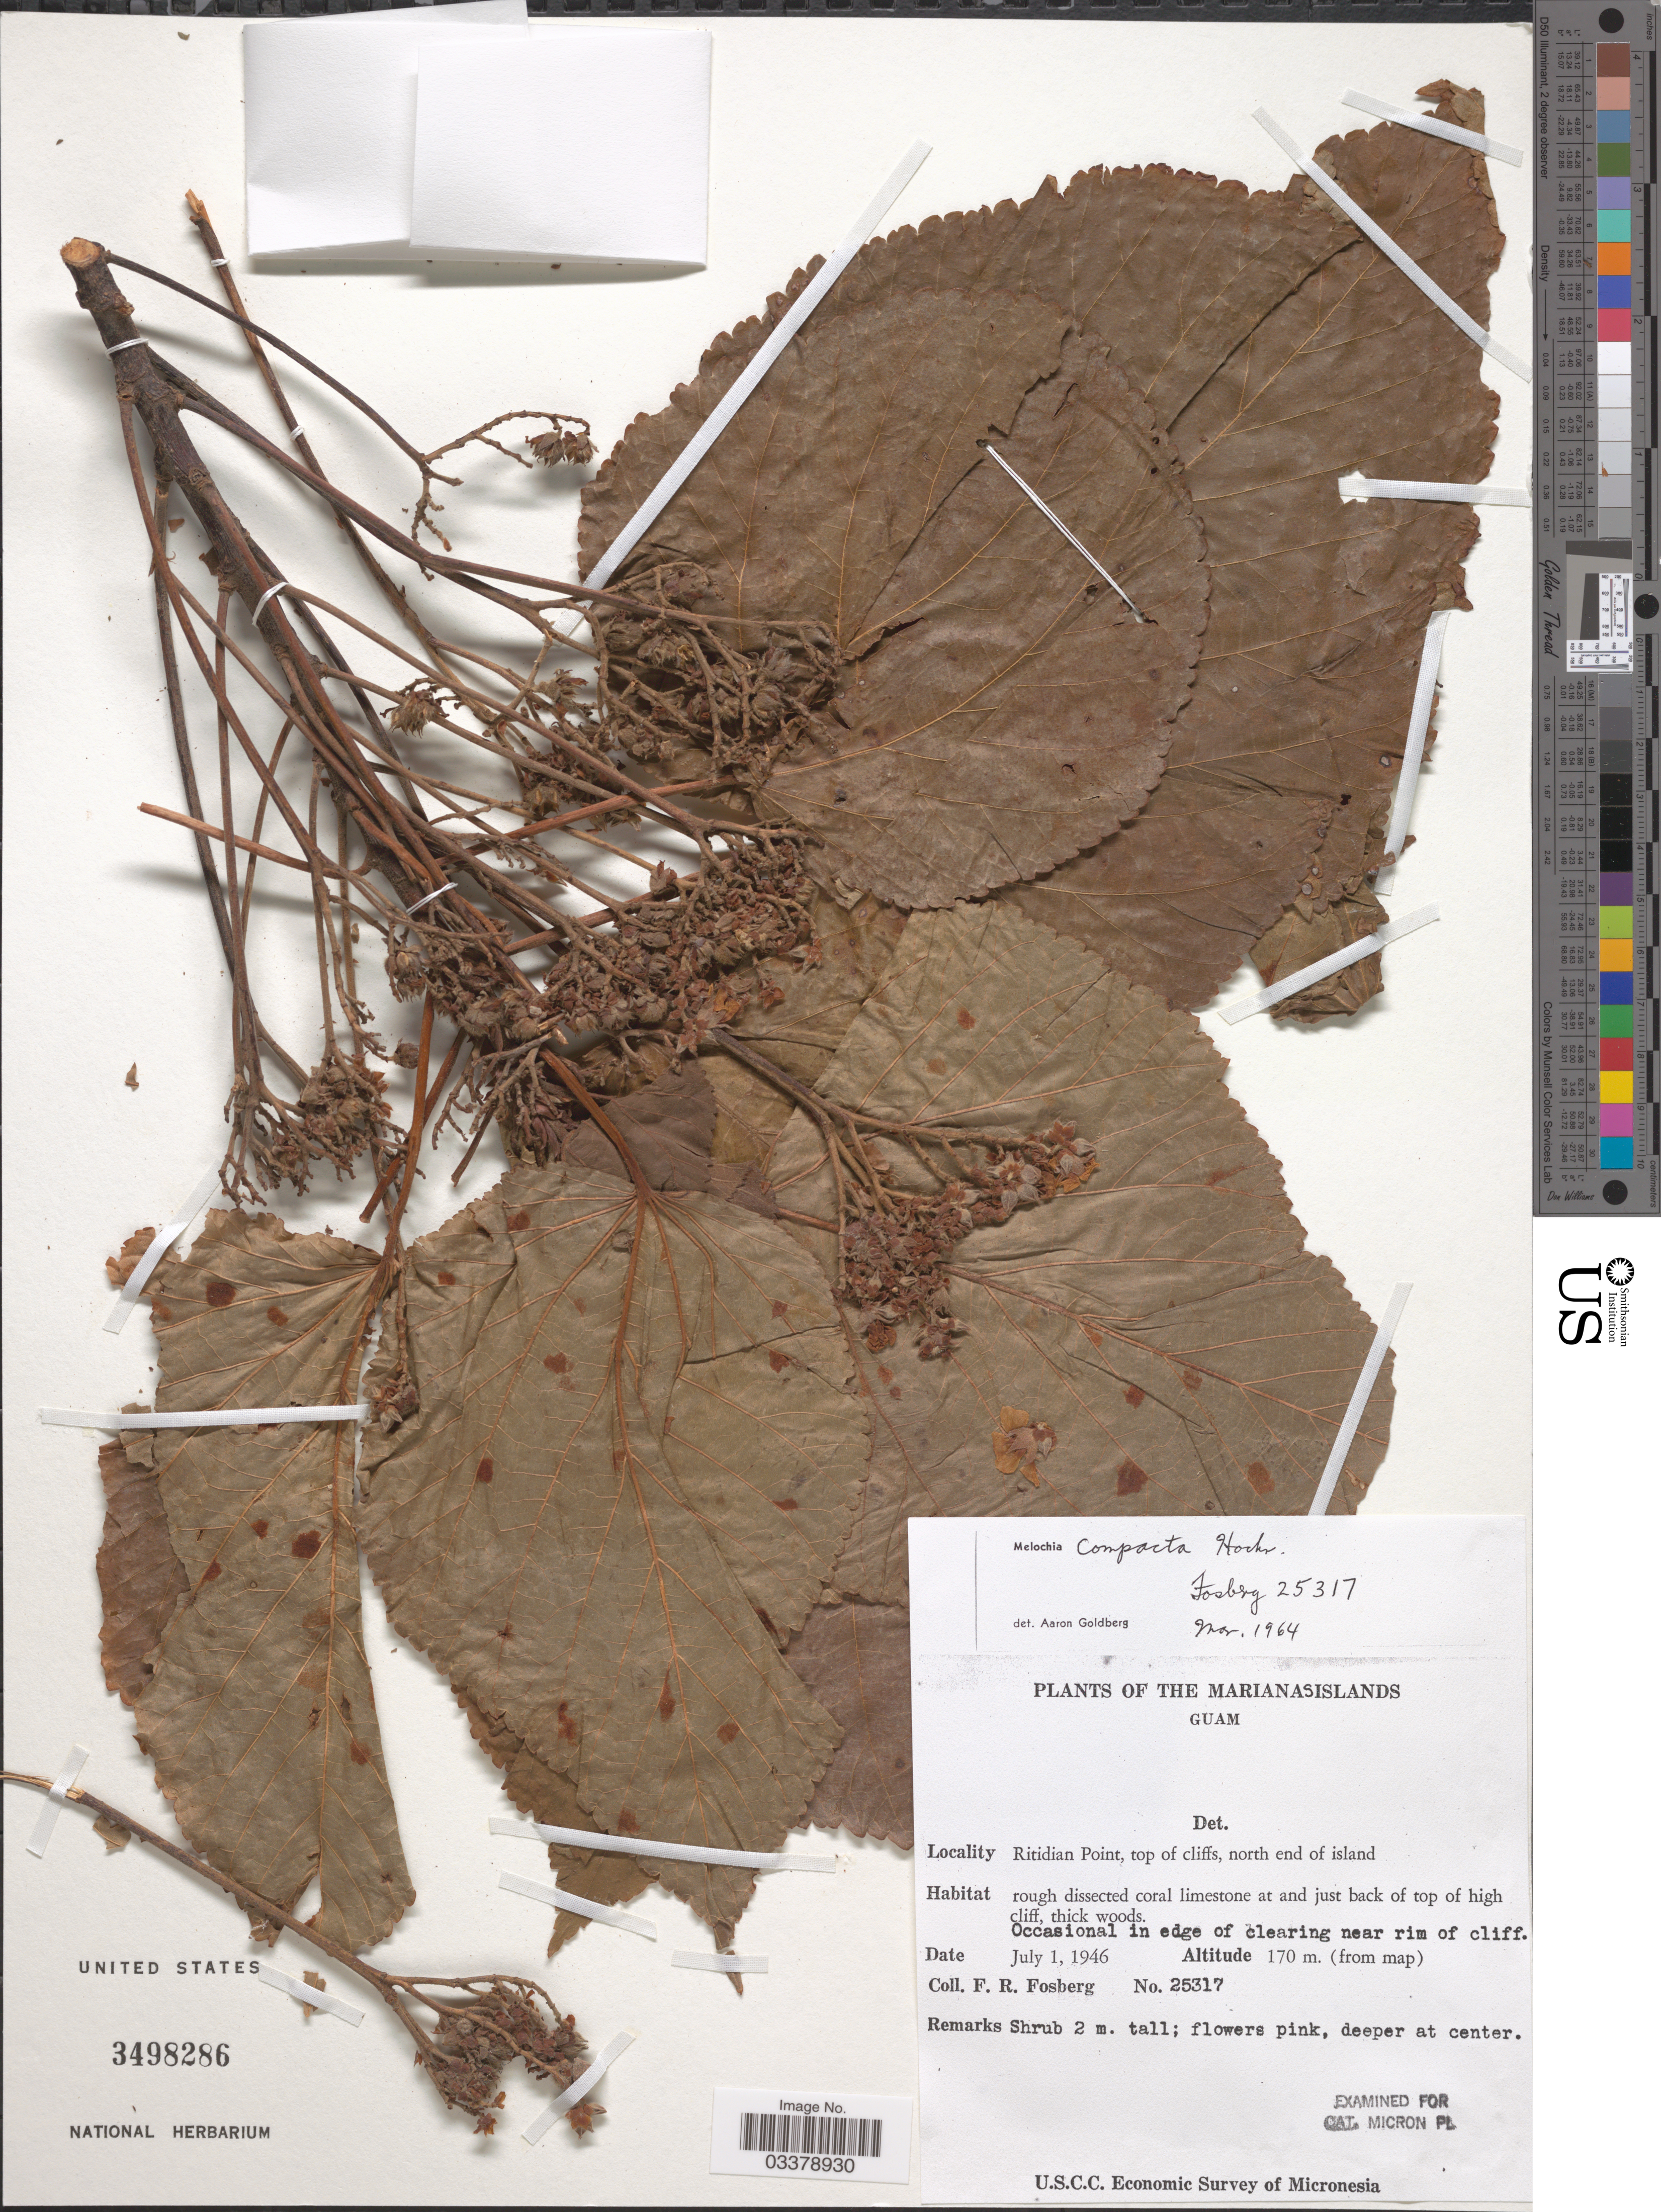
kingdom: Plantae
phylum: Tracheophyta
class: Magnoliopsida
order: Malvales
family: Malvaceae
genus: Melochia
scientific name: Melochia compacta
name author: Hochr.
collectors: F. R. Fosberg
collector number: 25317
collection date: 1946-07-01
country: Guam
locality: The Marianas Islands, Ritidian Point, top of cliffs, north end of island.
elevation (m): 170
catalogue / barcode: US 3498286